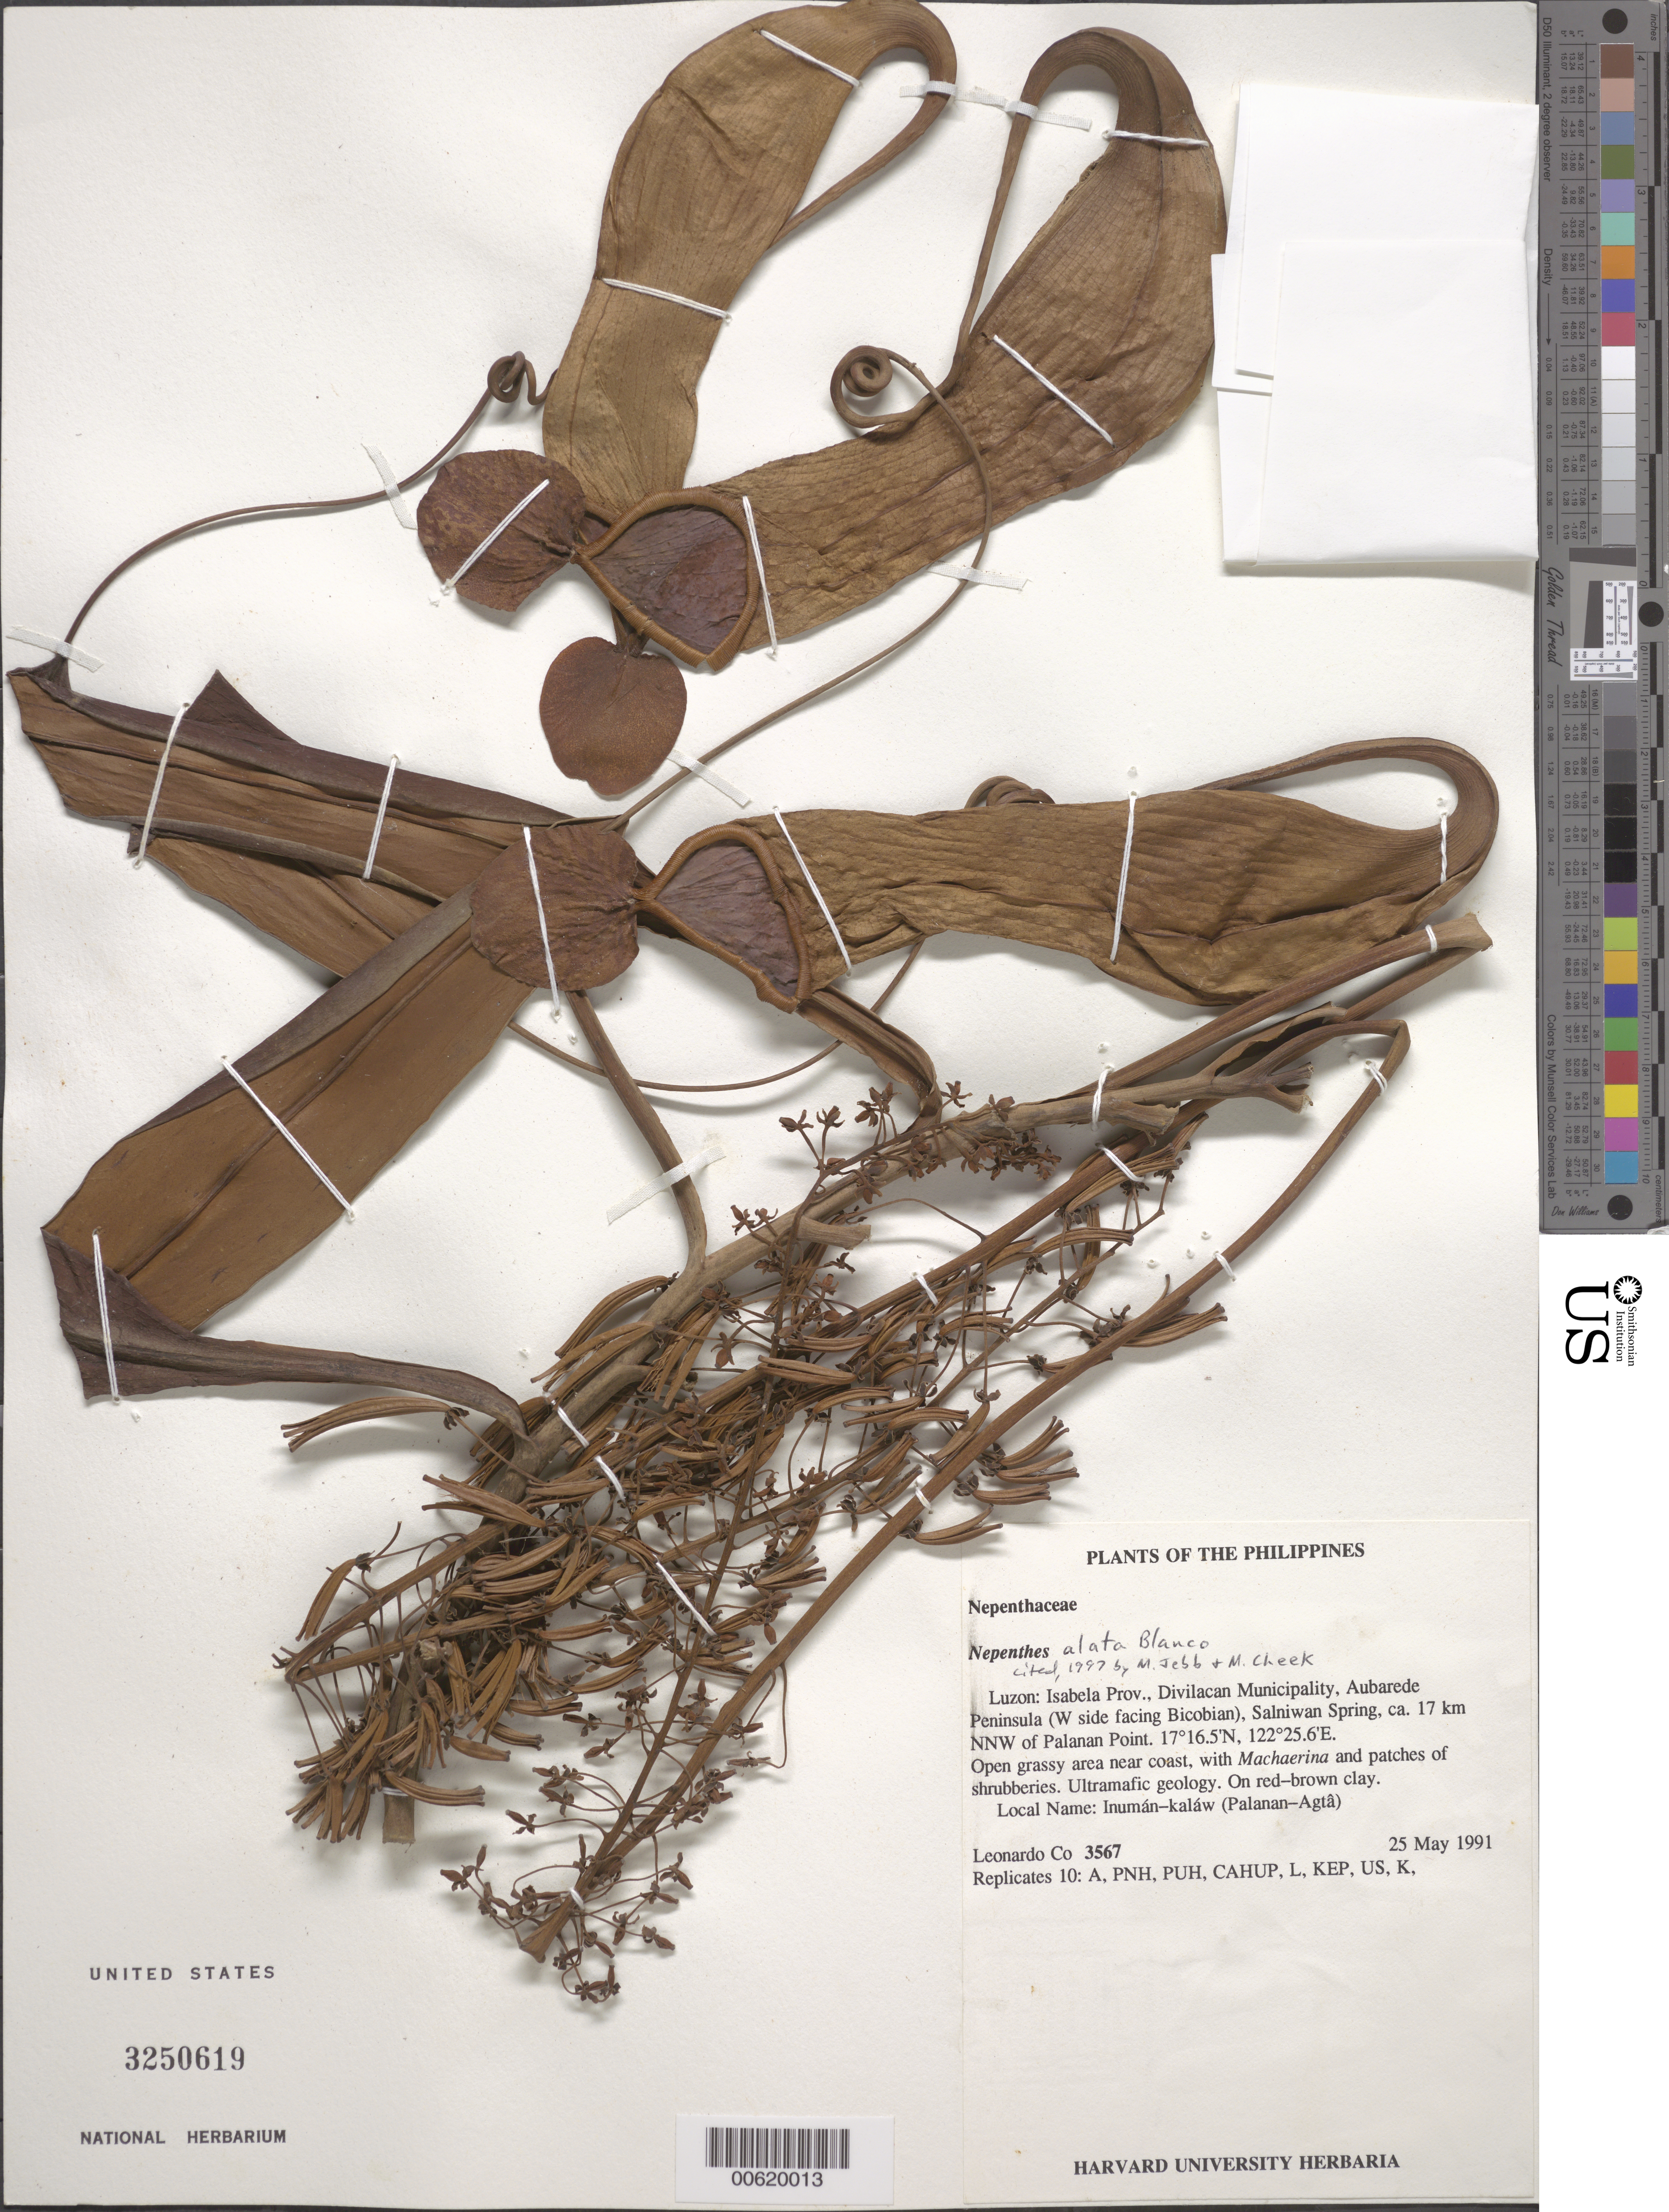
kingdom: Plantae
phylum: Tracheophyta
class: Magnoliopsida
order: Caryophyllales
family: Nepenthaceae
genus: Nepenthes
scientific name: Nepenthes alata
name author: Blanco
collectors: L. Co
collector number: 3567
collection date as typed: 25 May 1991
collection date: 1991-05-25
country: Philippines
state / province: Cagayan Valley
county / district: Isabela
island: Luzon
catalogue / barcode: US 3250619